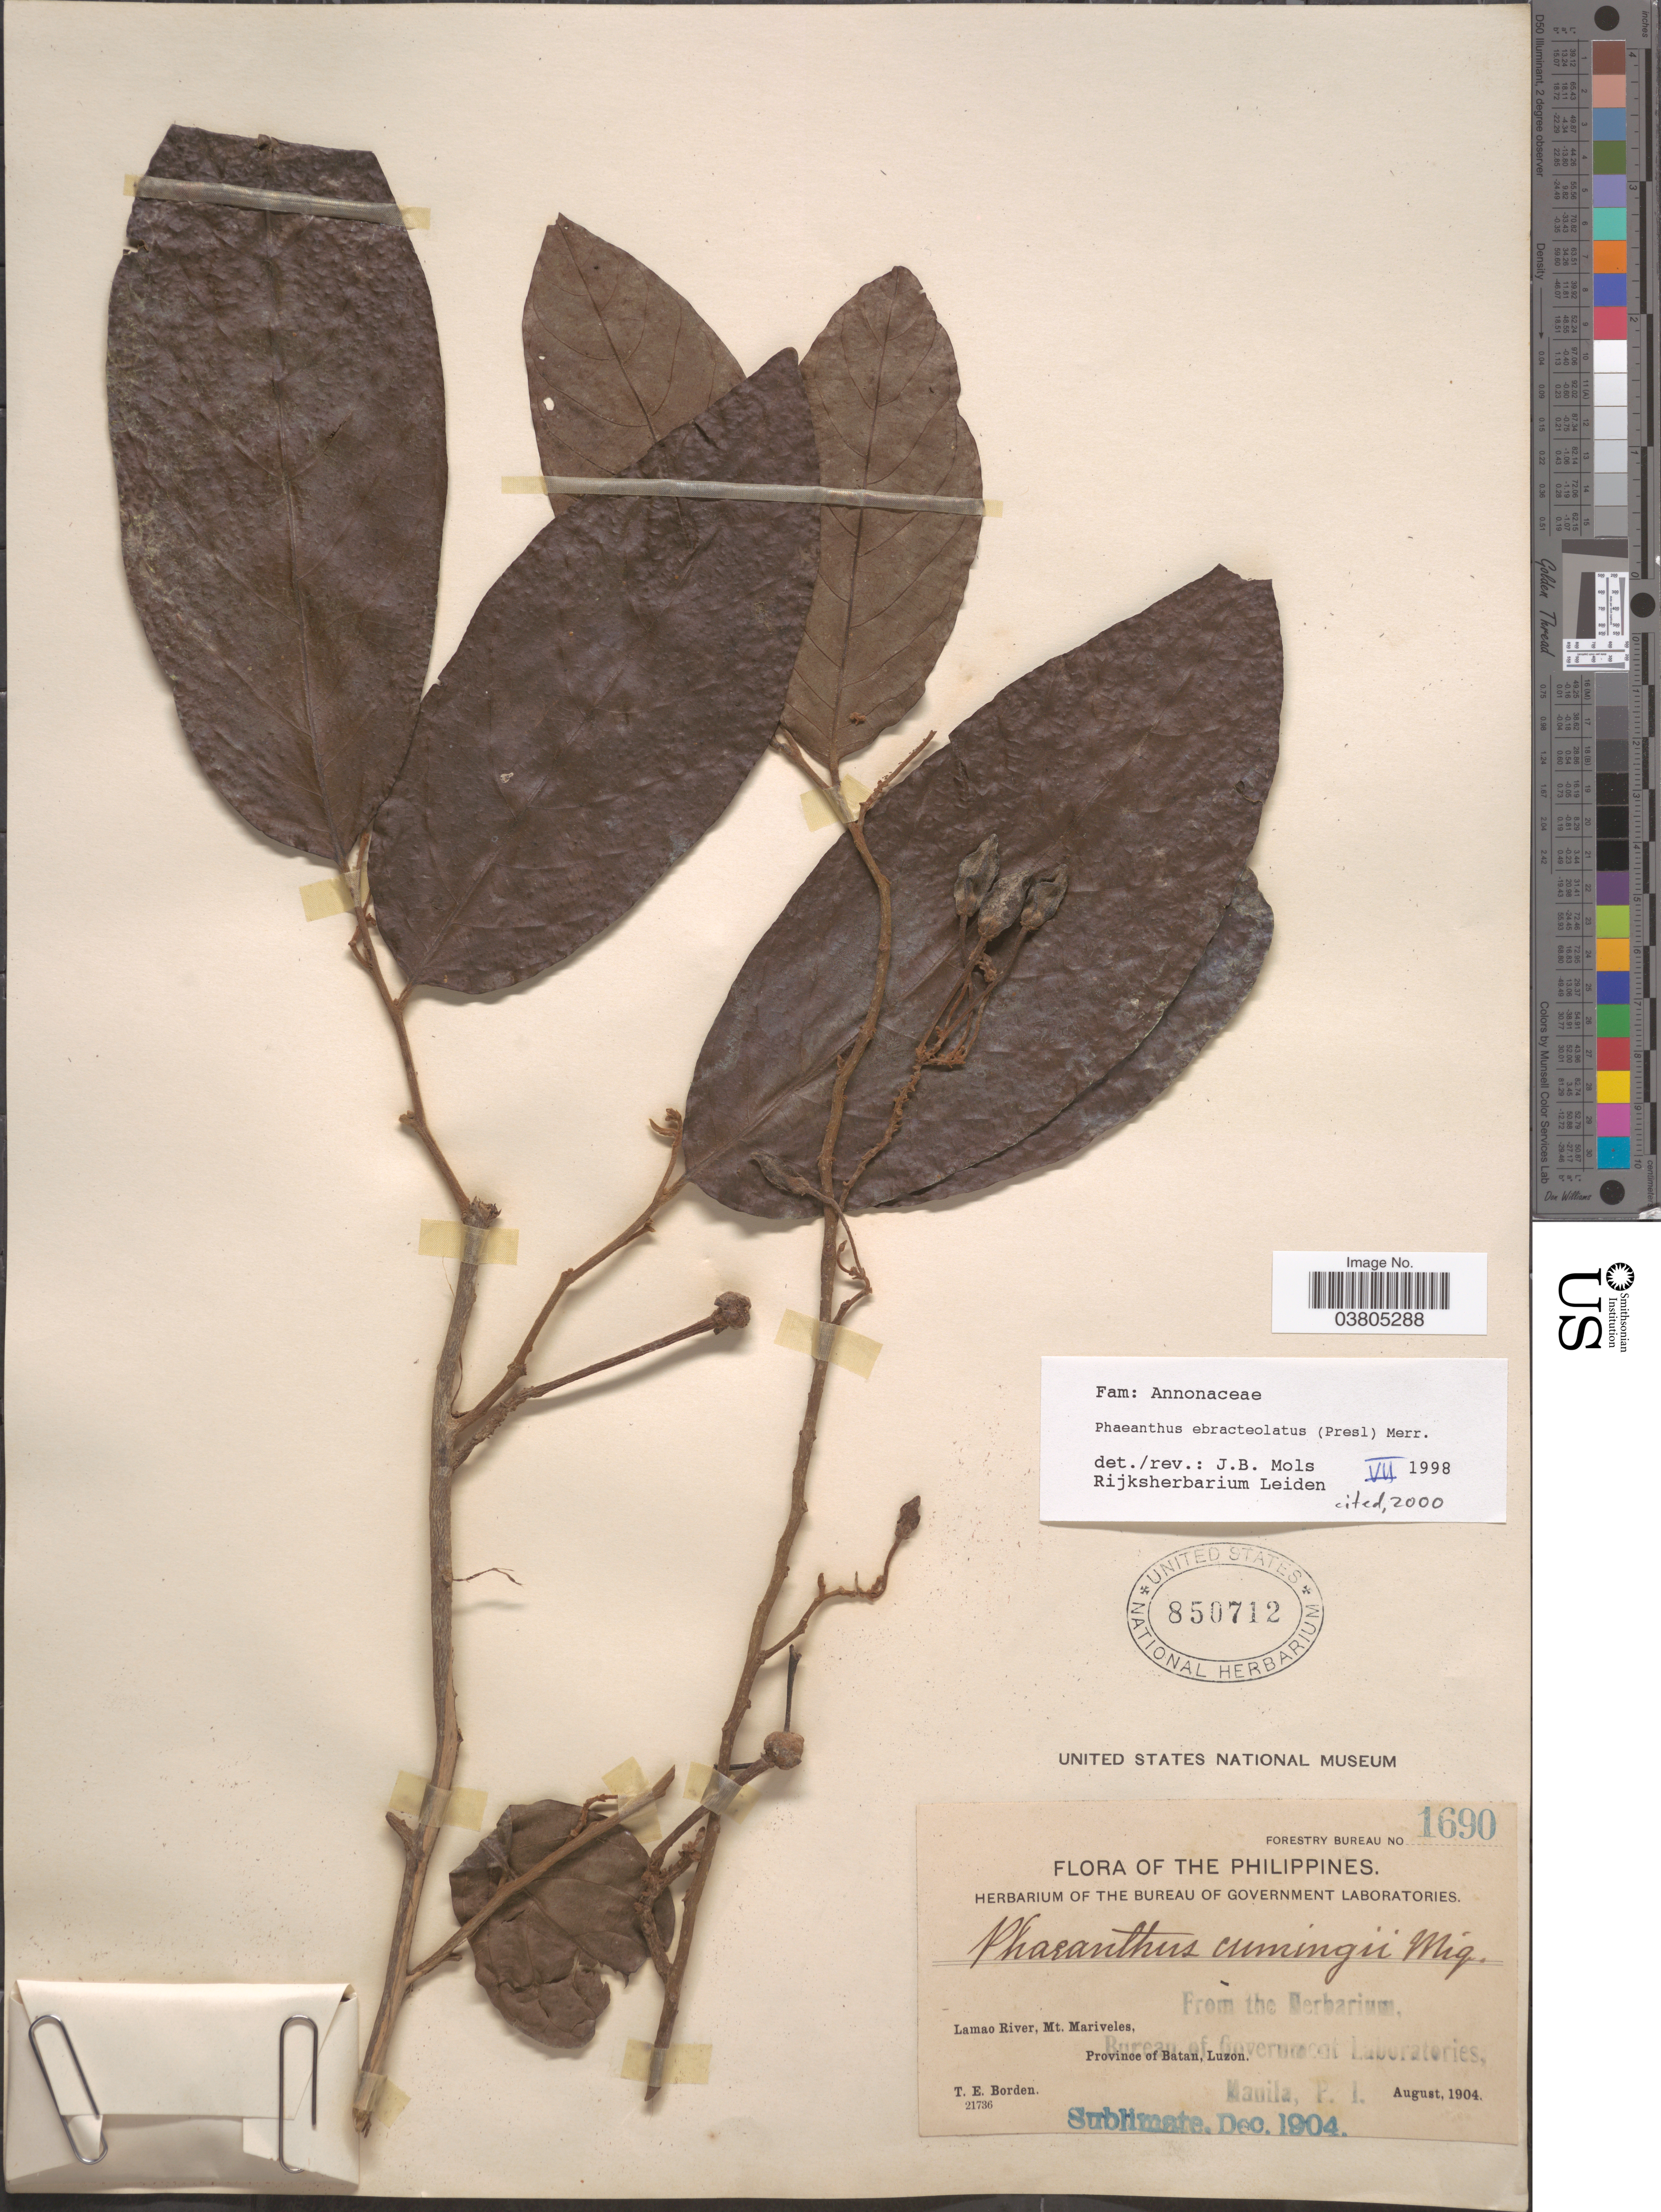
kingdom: Plantae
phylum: Tracheophyta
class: Magnoliopsida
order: Magnoliales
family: Annonaceae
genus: Phaeanthus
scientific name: Phaeanthus ebracteolatus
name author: (C. Presl) Merr.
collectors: T. E. Borden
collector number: Forestry Bureau 1690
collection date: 1904-08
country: Philippines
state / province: Cagayan Valley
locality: Lamao River, Mt. Mariveles. Province of Batan, Luzon.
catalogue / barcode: US 850712